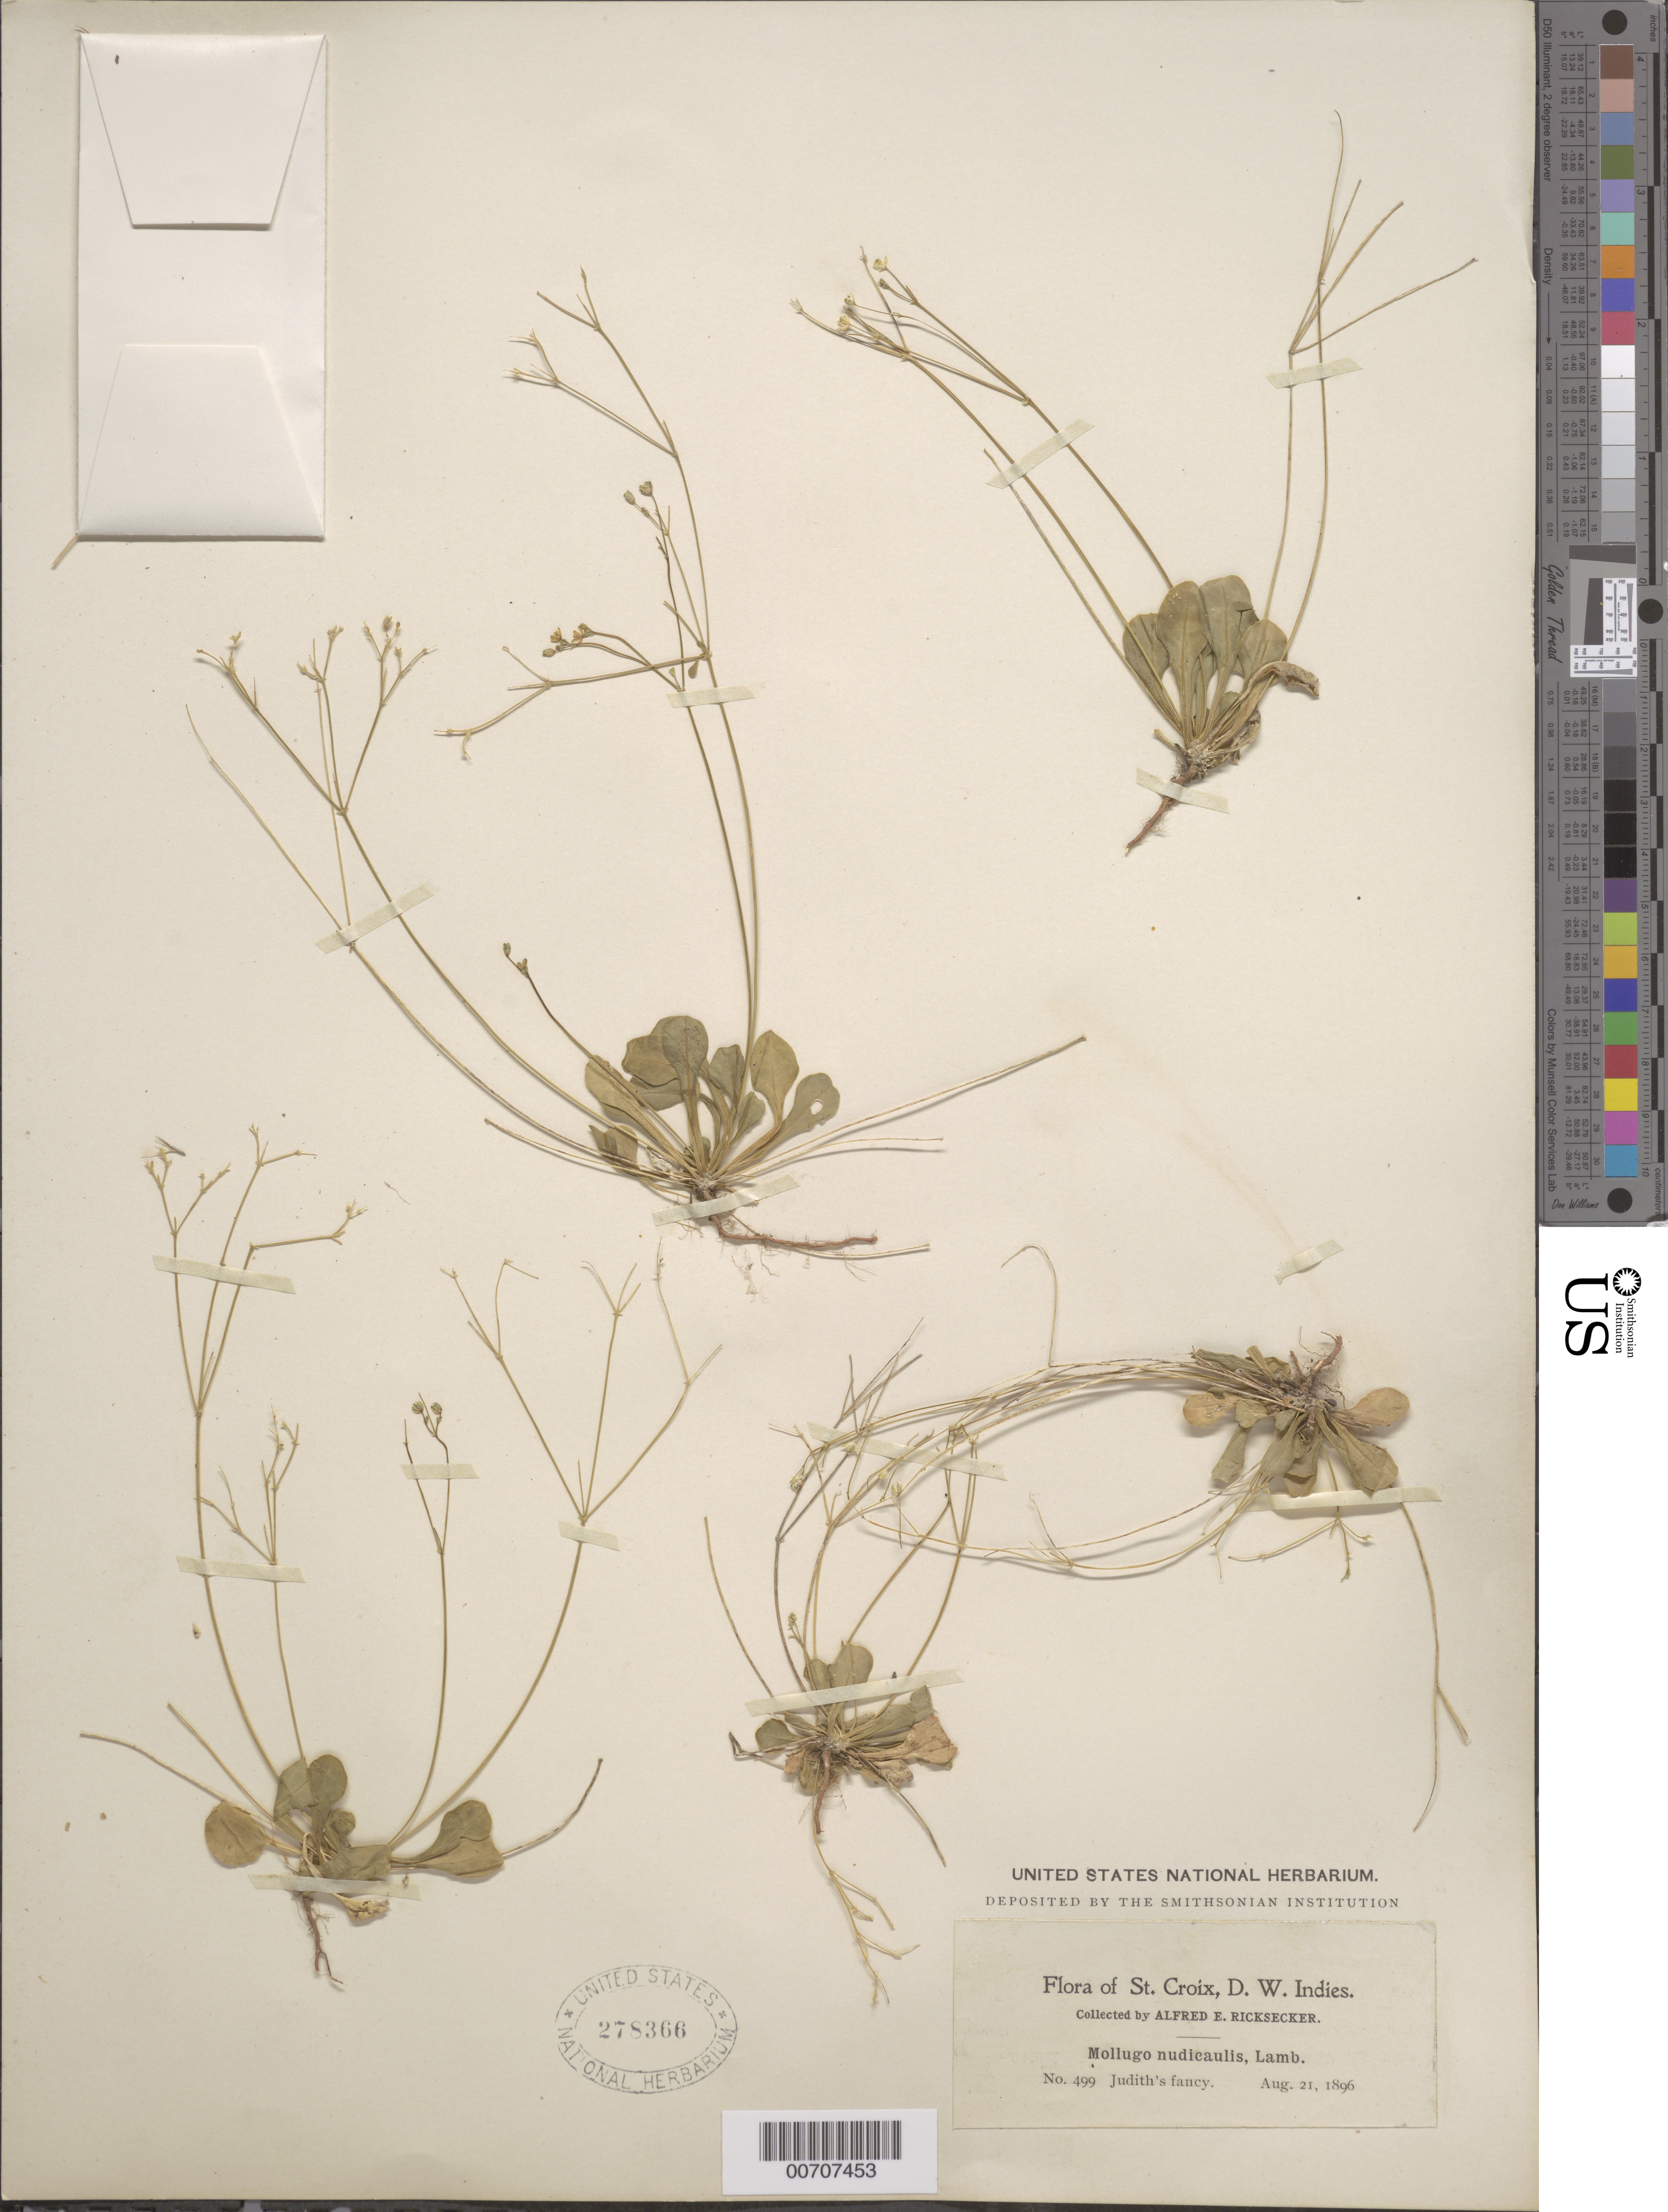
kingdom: Plantae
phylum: Tracheophyta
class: Magnoliopsida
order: Caryophyllales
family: Molluginaceae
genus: Paramollugo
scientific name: Paramollugo spathulata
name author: (Sw.) Sukhor.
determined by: Strong, Mark T., (BOT), Smithsonian Institution - National Museum of Natural History (UNITED STATES)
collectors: A. E. Ricksecker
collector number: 499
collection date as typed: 21 Aug 1896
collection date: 1896-08-21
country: U.S. Virgin Islands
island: St. Croix Island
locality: Judith's fancy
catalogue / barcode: US 278366